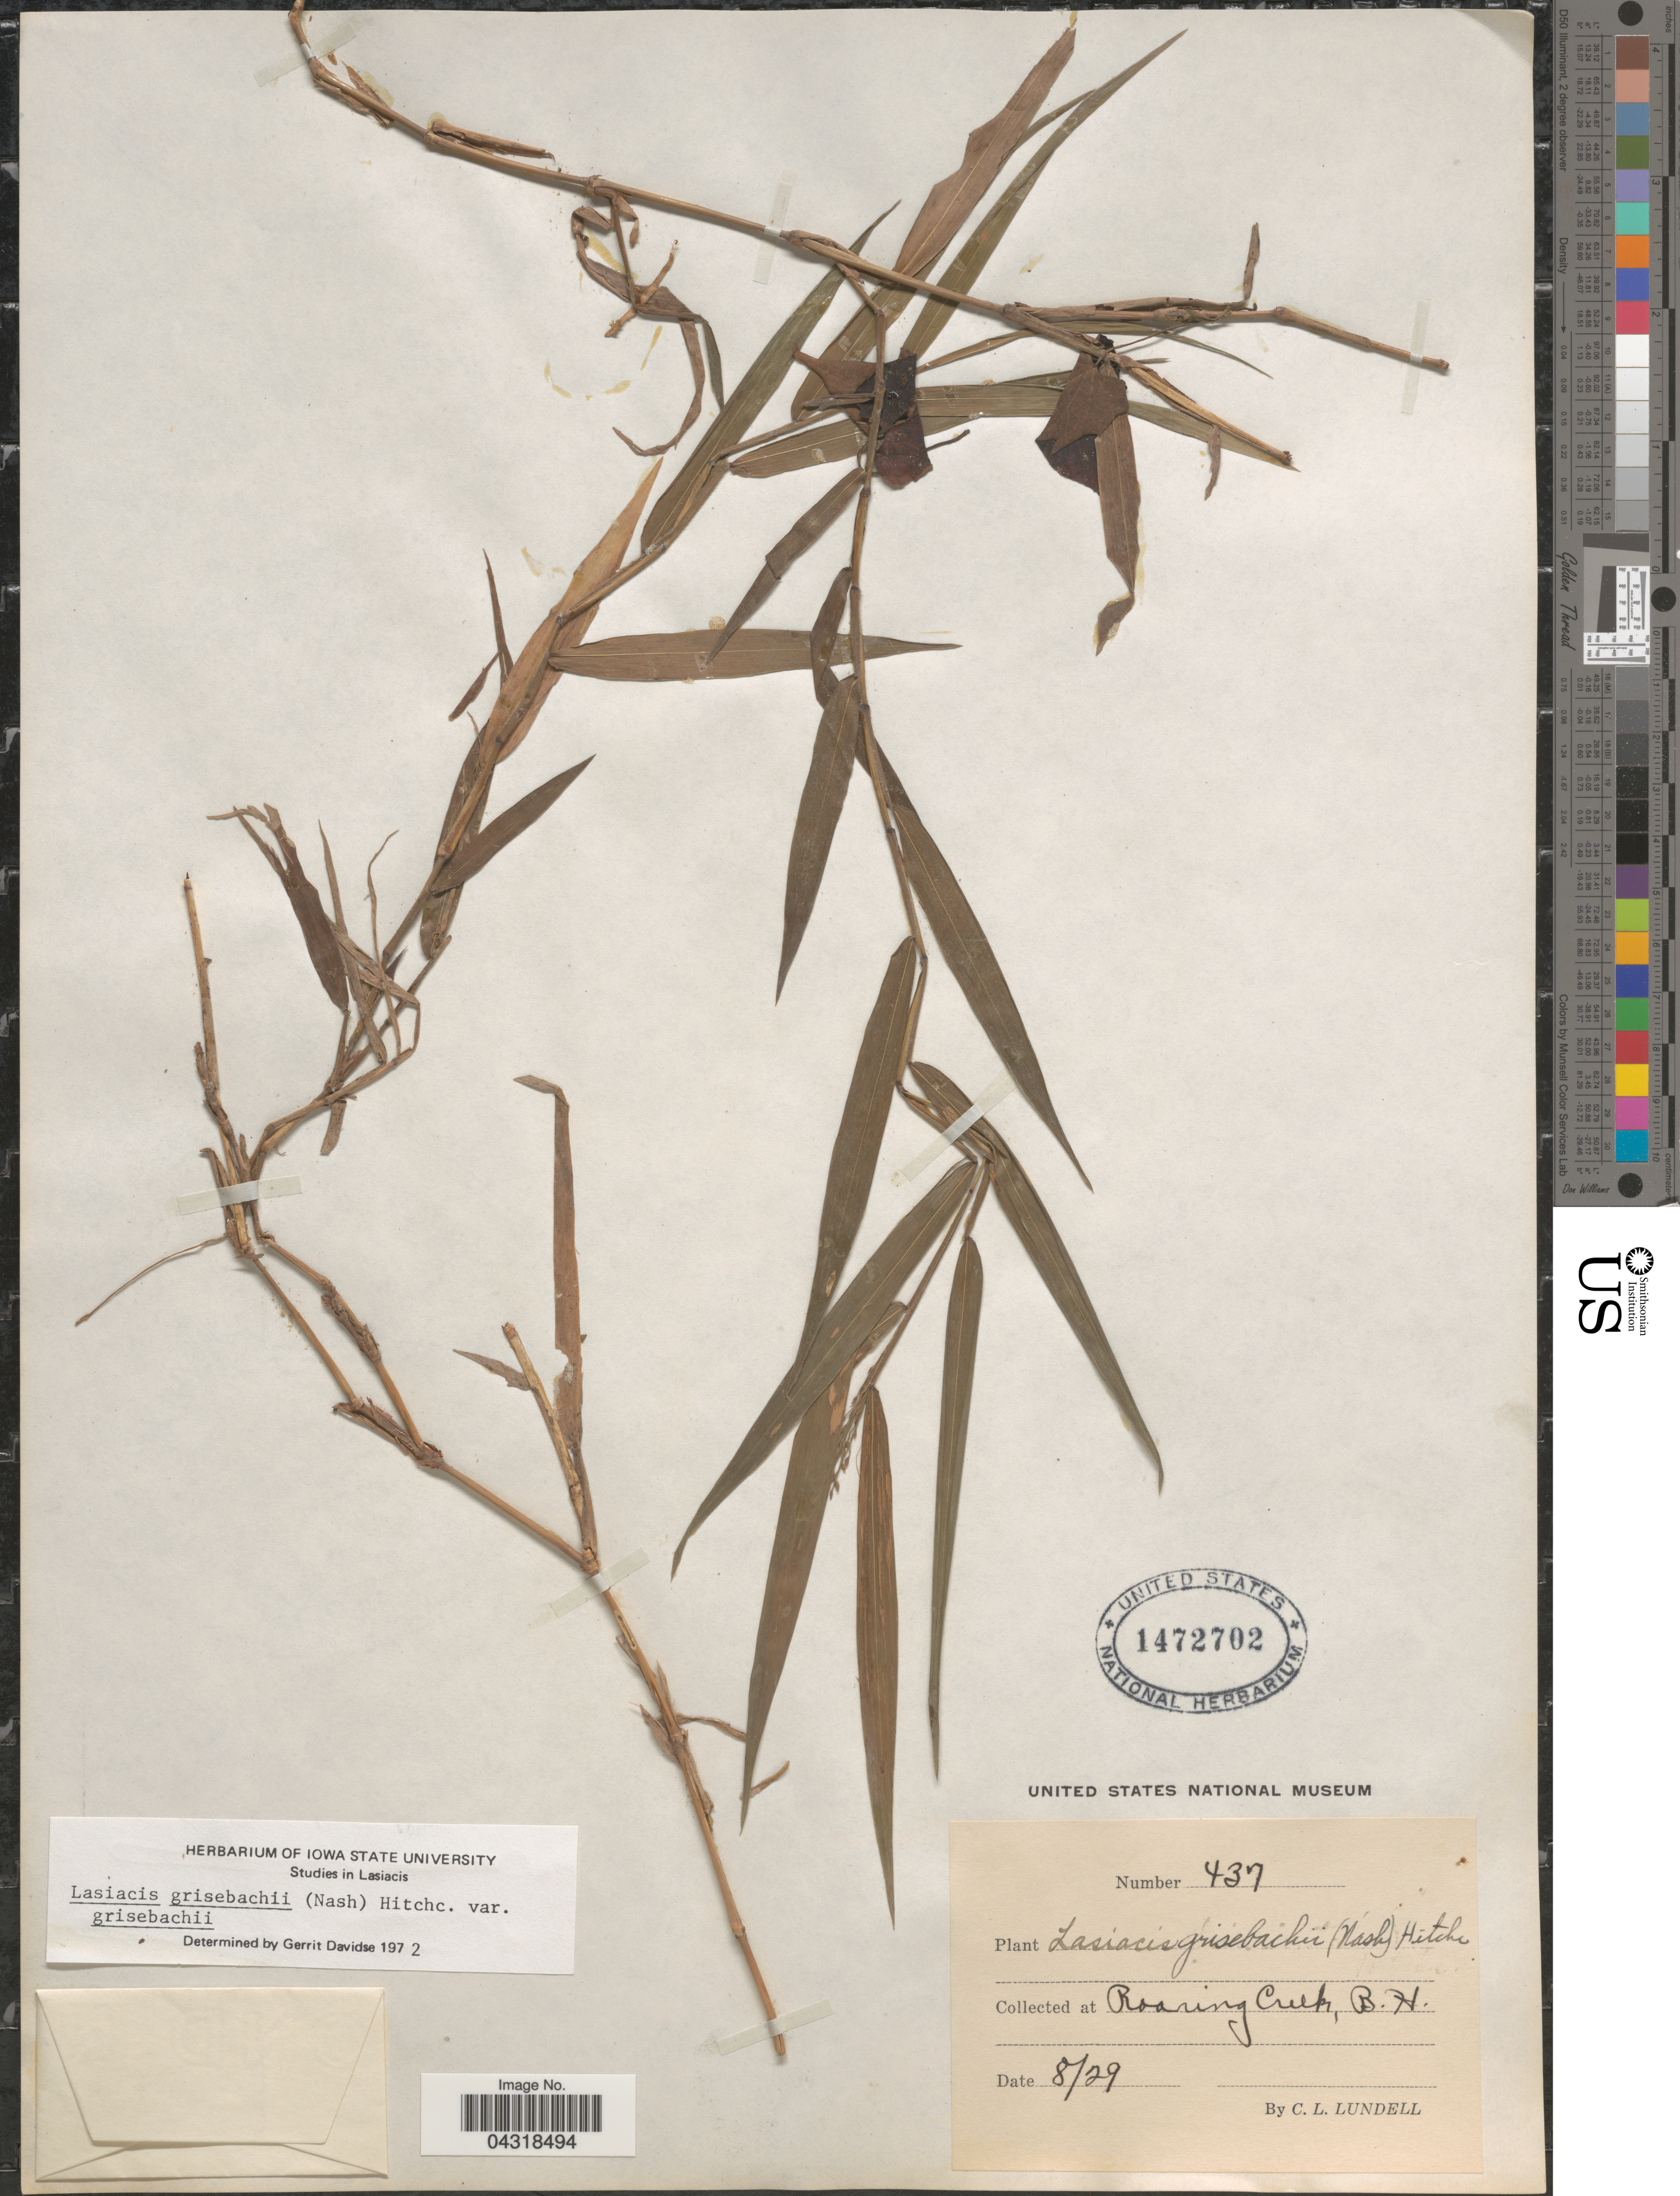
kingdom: Plantae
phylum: Tracheophyta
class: Liliopsida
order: Poales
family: Poaceae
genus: Lasiacis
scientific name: Lasiacis grisebachii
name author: (Nash) Hitchc.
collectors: C. L. Lundell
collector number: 437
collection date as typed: Transcribed d/m/y: /8/29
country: Belize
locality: At Roaring Creek, B.H.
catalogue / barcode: US 1472702